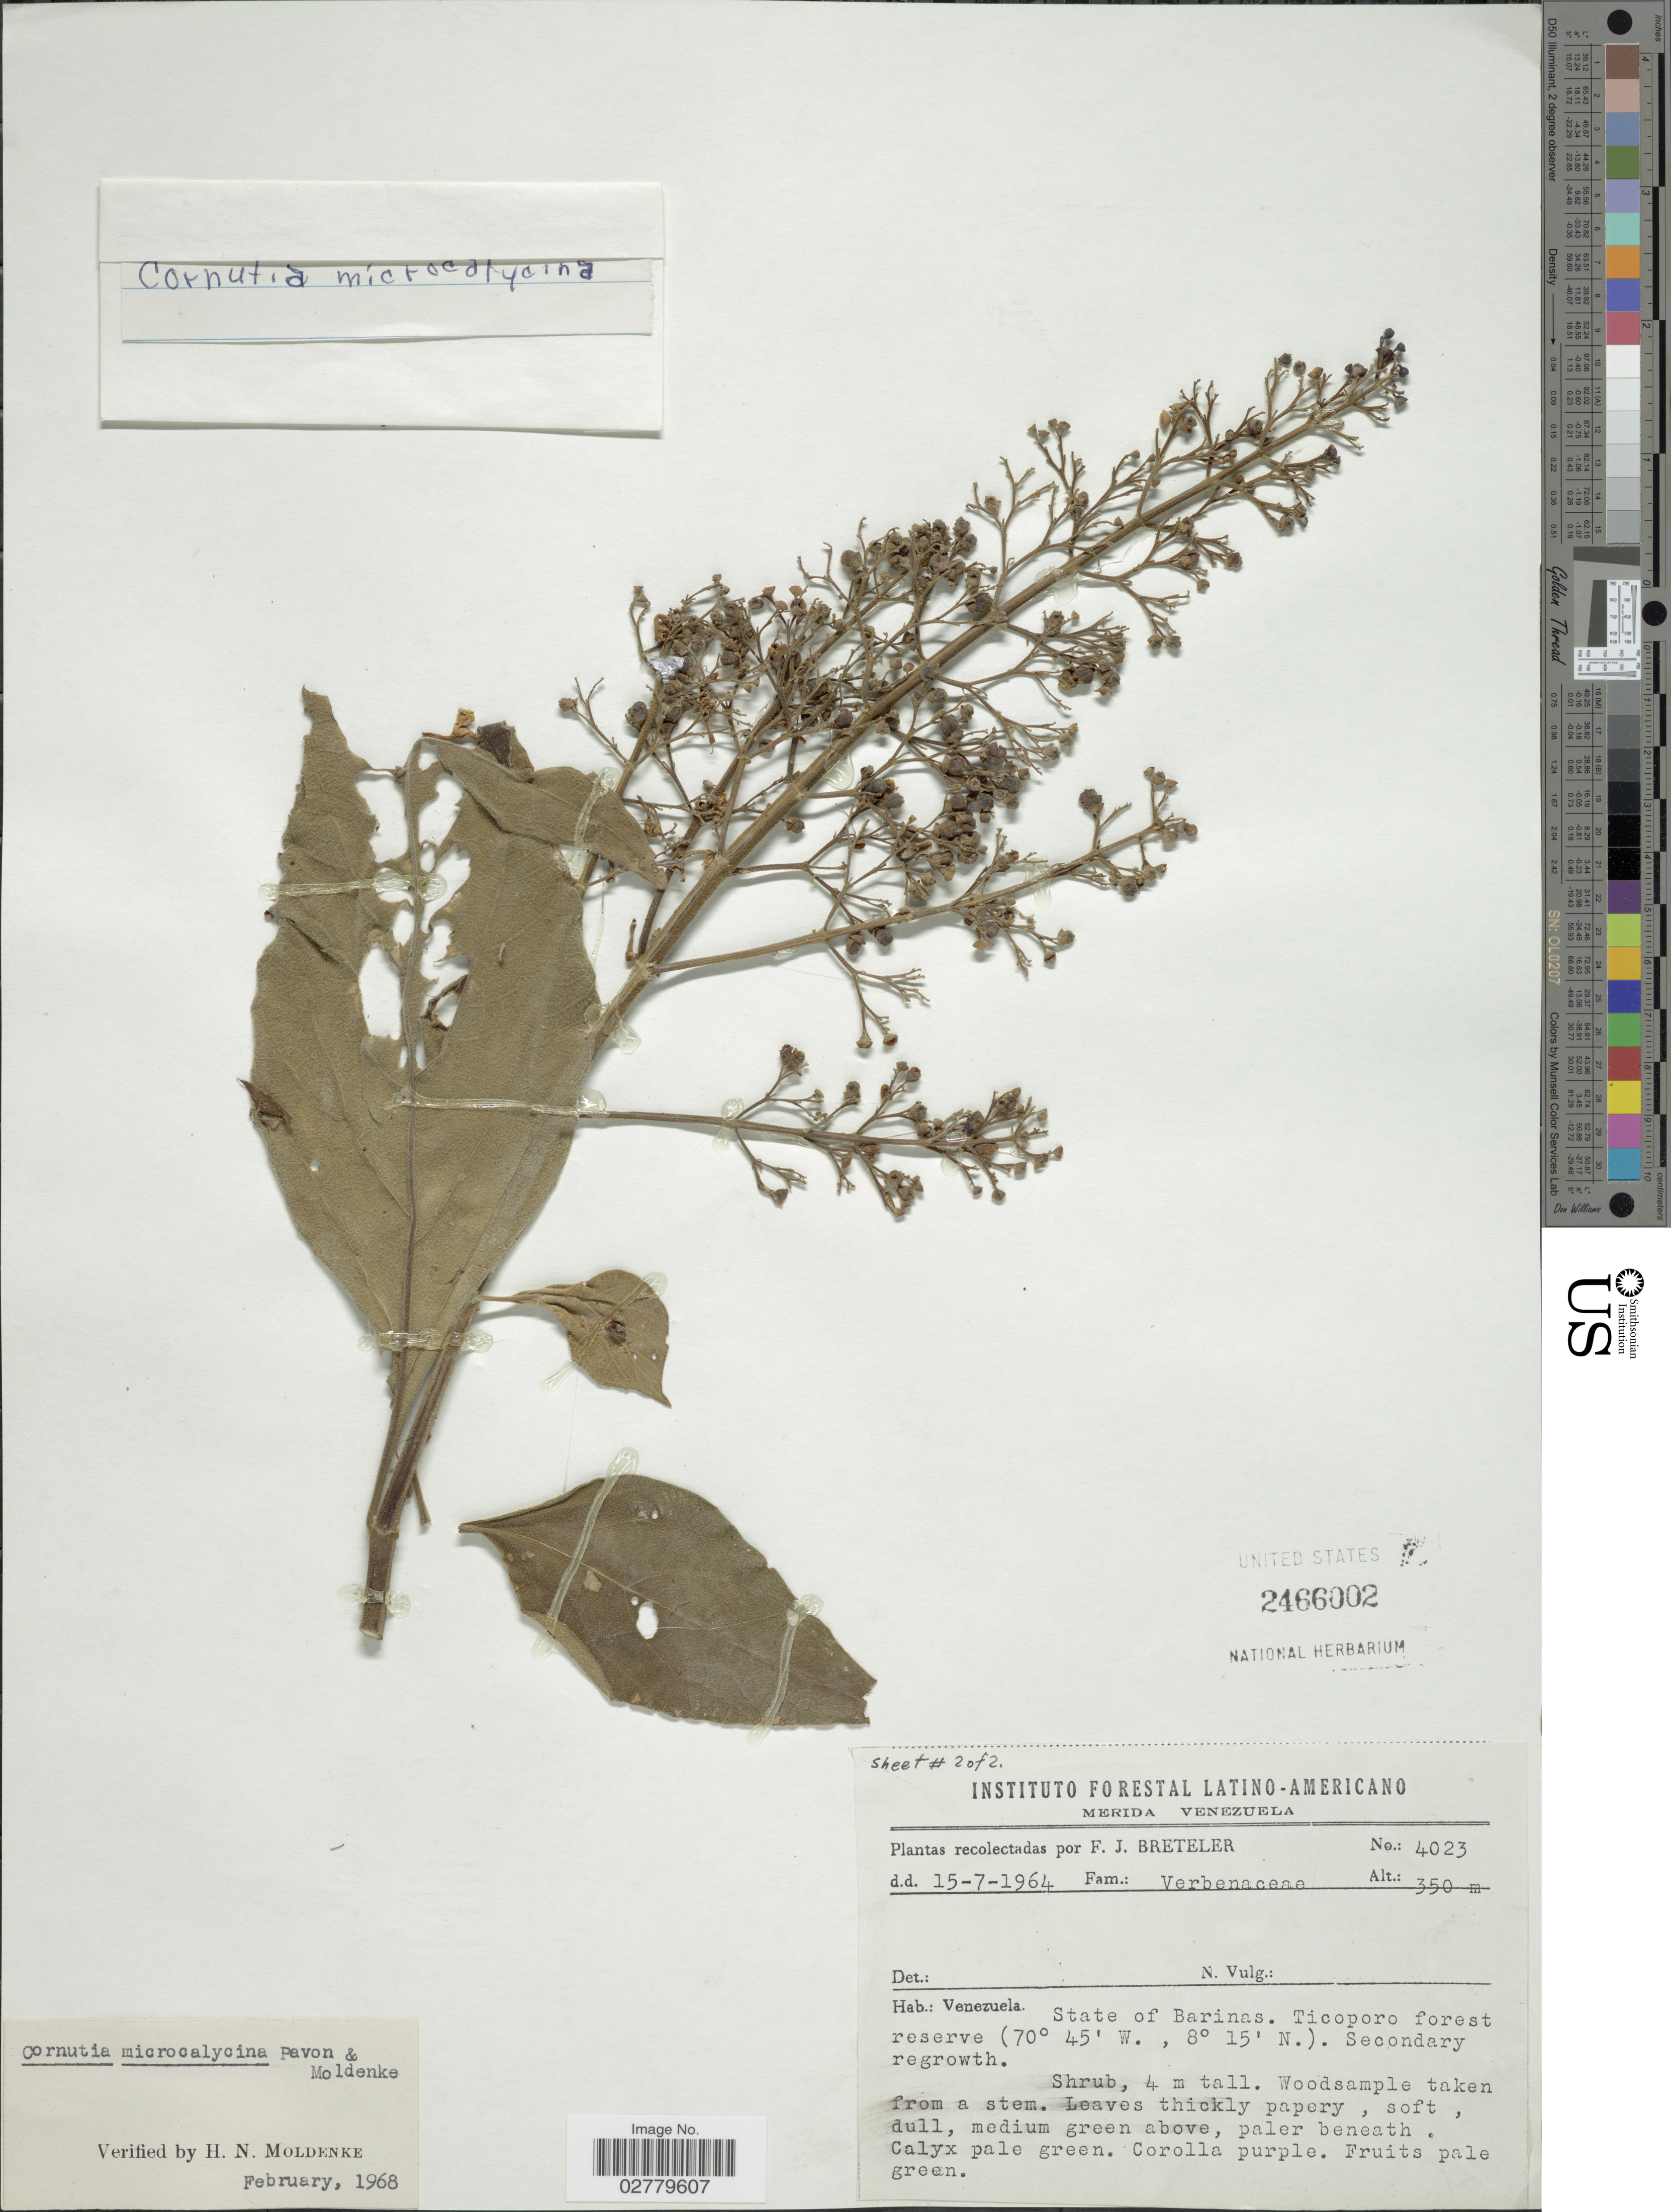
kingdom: Plantae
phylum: Tracheophyta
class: Magnoliopsida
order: Lamiales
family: Lamiaceae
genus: Cornutia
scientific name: Cornutia microcalycina var. microcalycina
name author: Pav. ex Moldenke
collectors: F. J. Breteler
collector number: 4023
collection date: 1964-07-15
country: Venezuela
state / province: Barinas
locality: Ticoporo forest reserve.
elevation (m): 350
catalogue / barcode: US 2466002